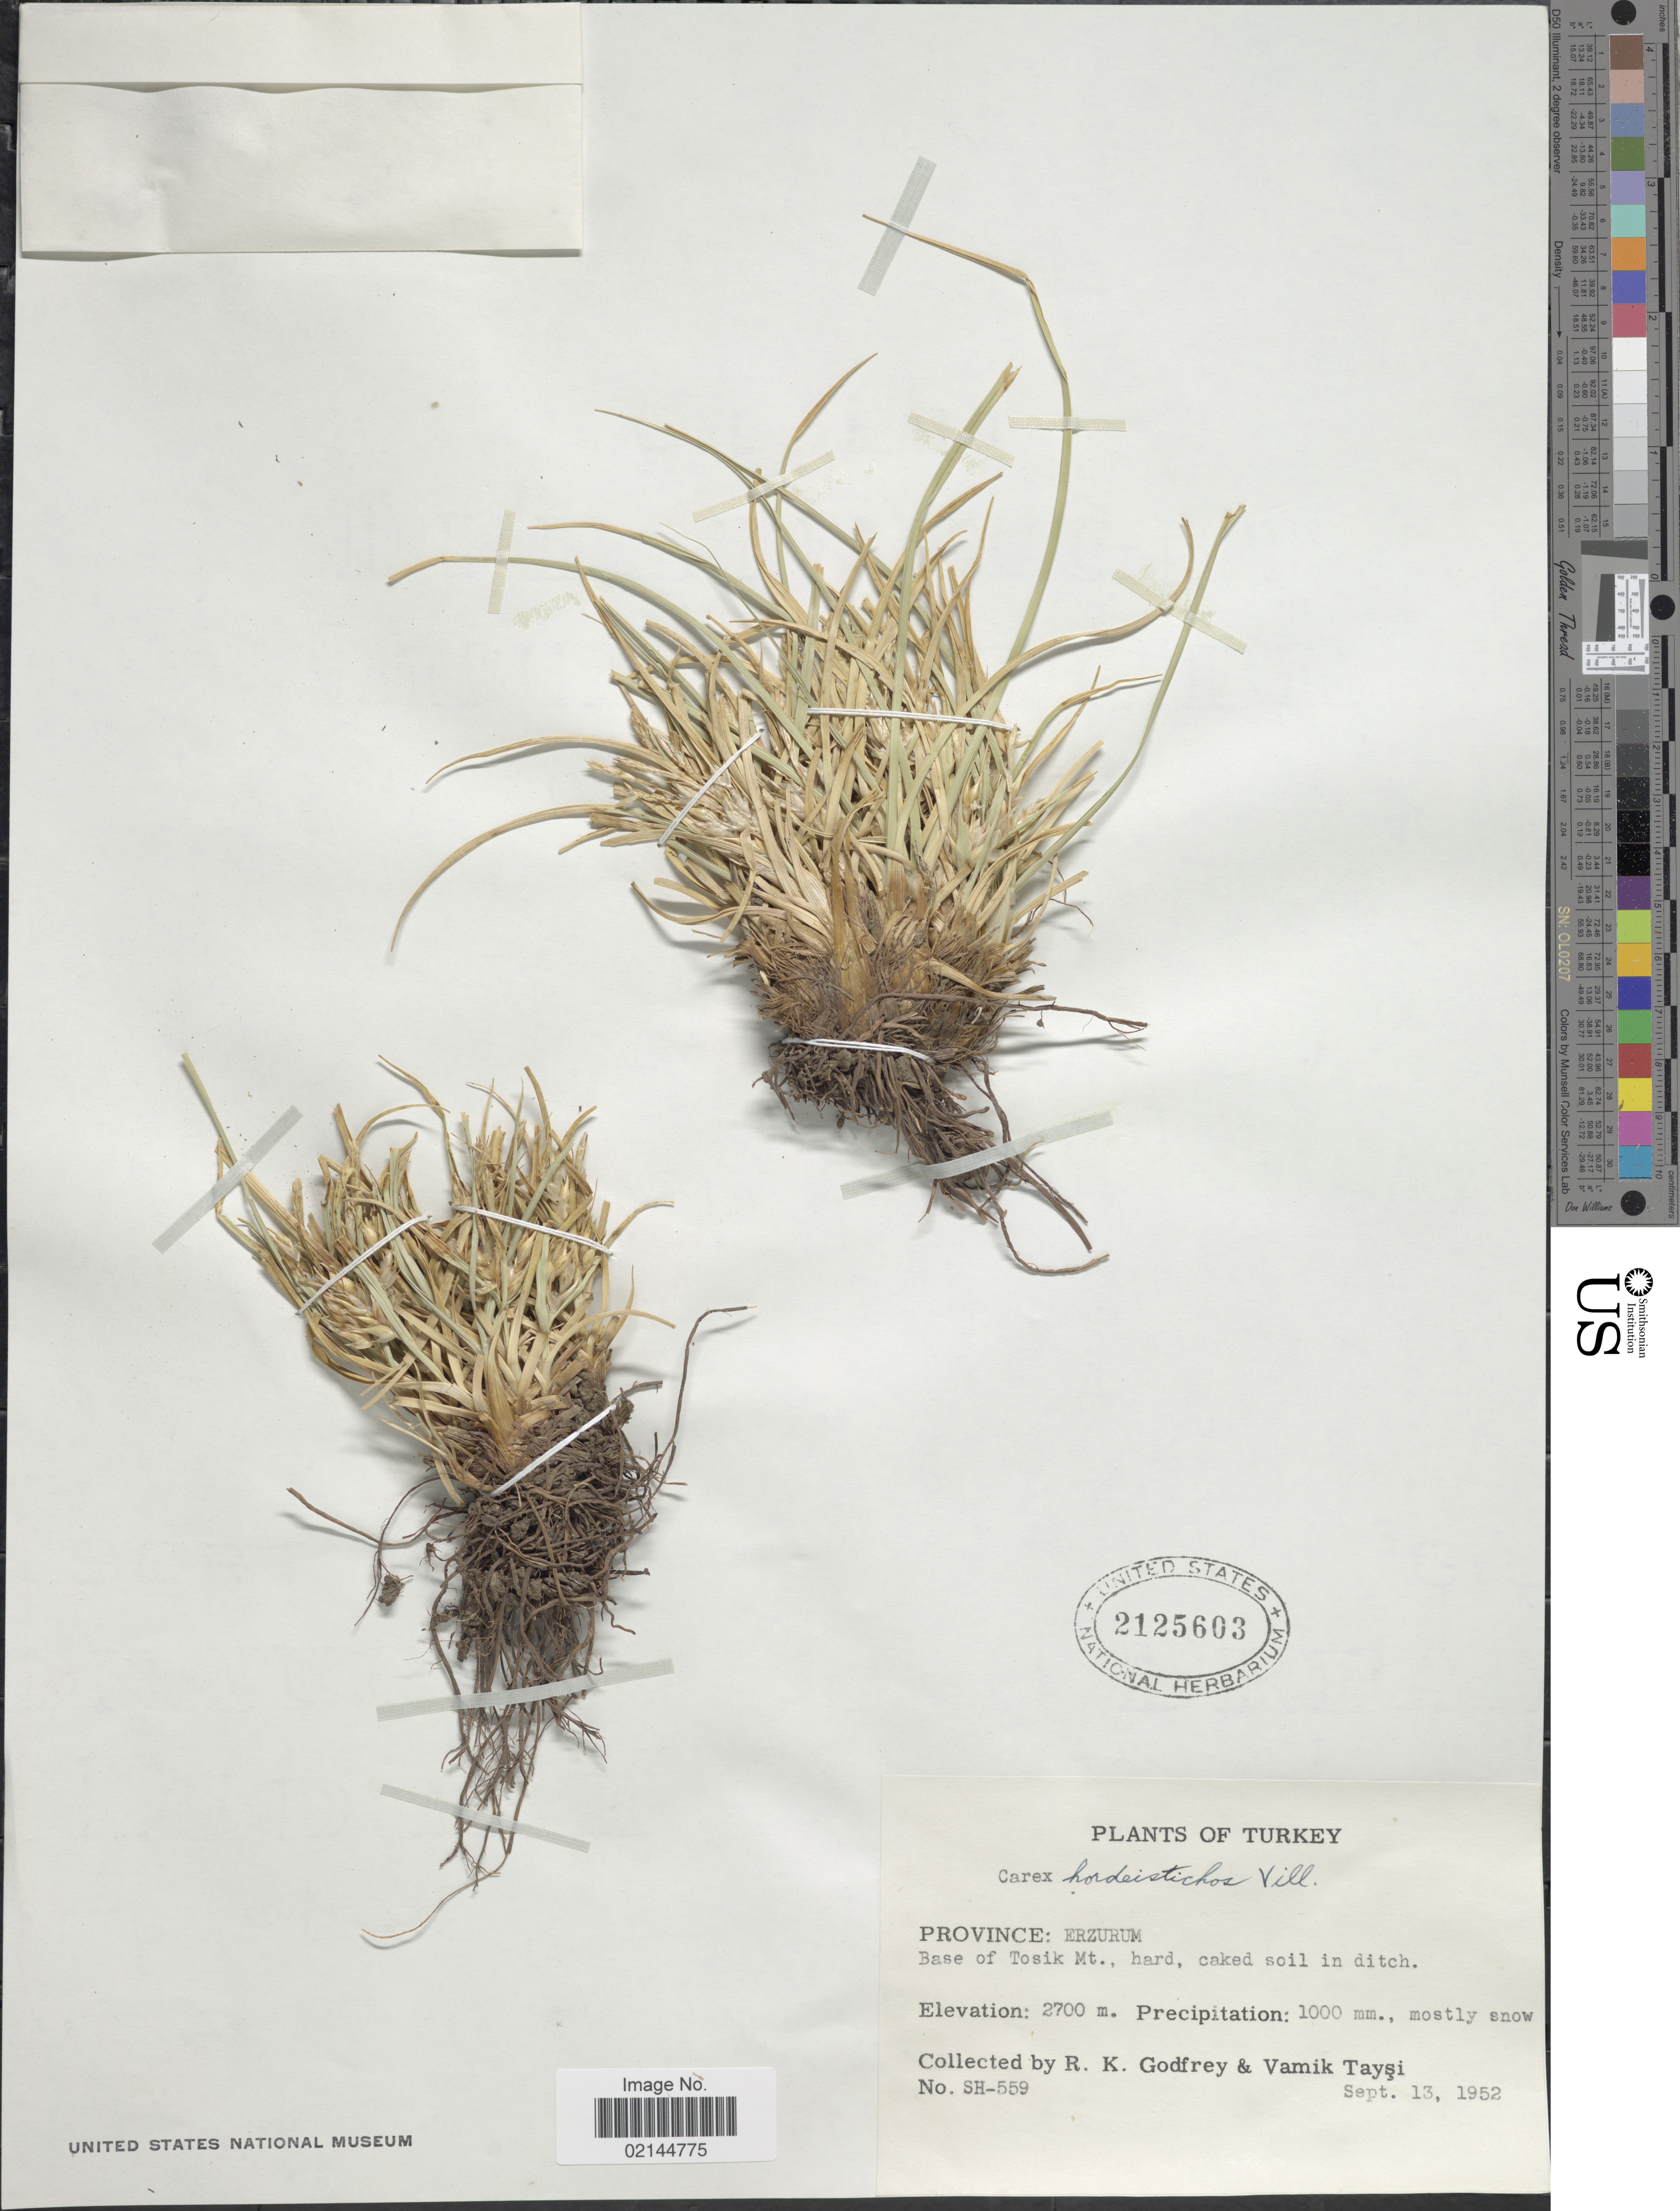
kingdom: Plantae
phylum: Tracheophyta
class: Liliopsida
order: Poales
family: Cyperaceae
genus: Carex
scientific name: Carex hordeistichos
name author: Vill.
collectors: R. K. Godfrey & V. Taysi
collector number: SH-559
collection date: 1952-09-13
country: Turkey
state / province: Erzurum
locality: Province: Erzurum. Base of Tosik Mt., hard, caked soil in ditch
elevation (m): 1000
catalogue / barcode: US 2125603